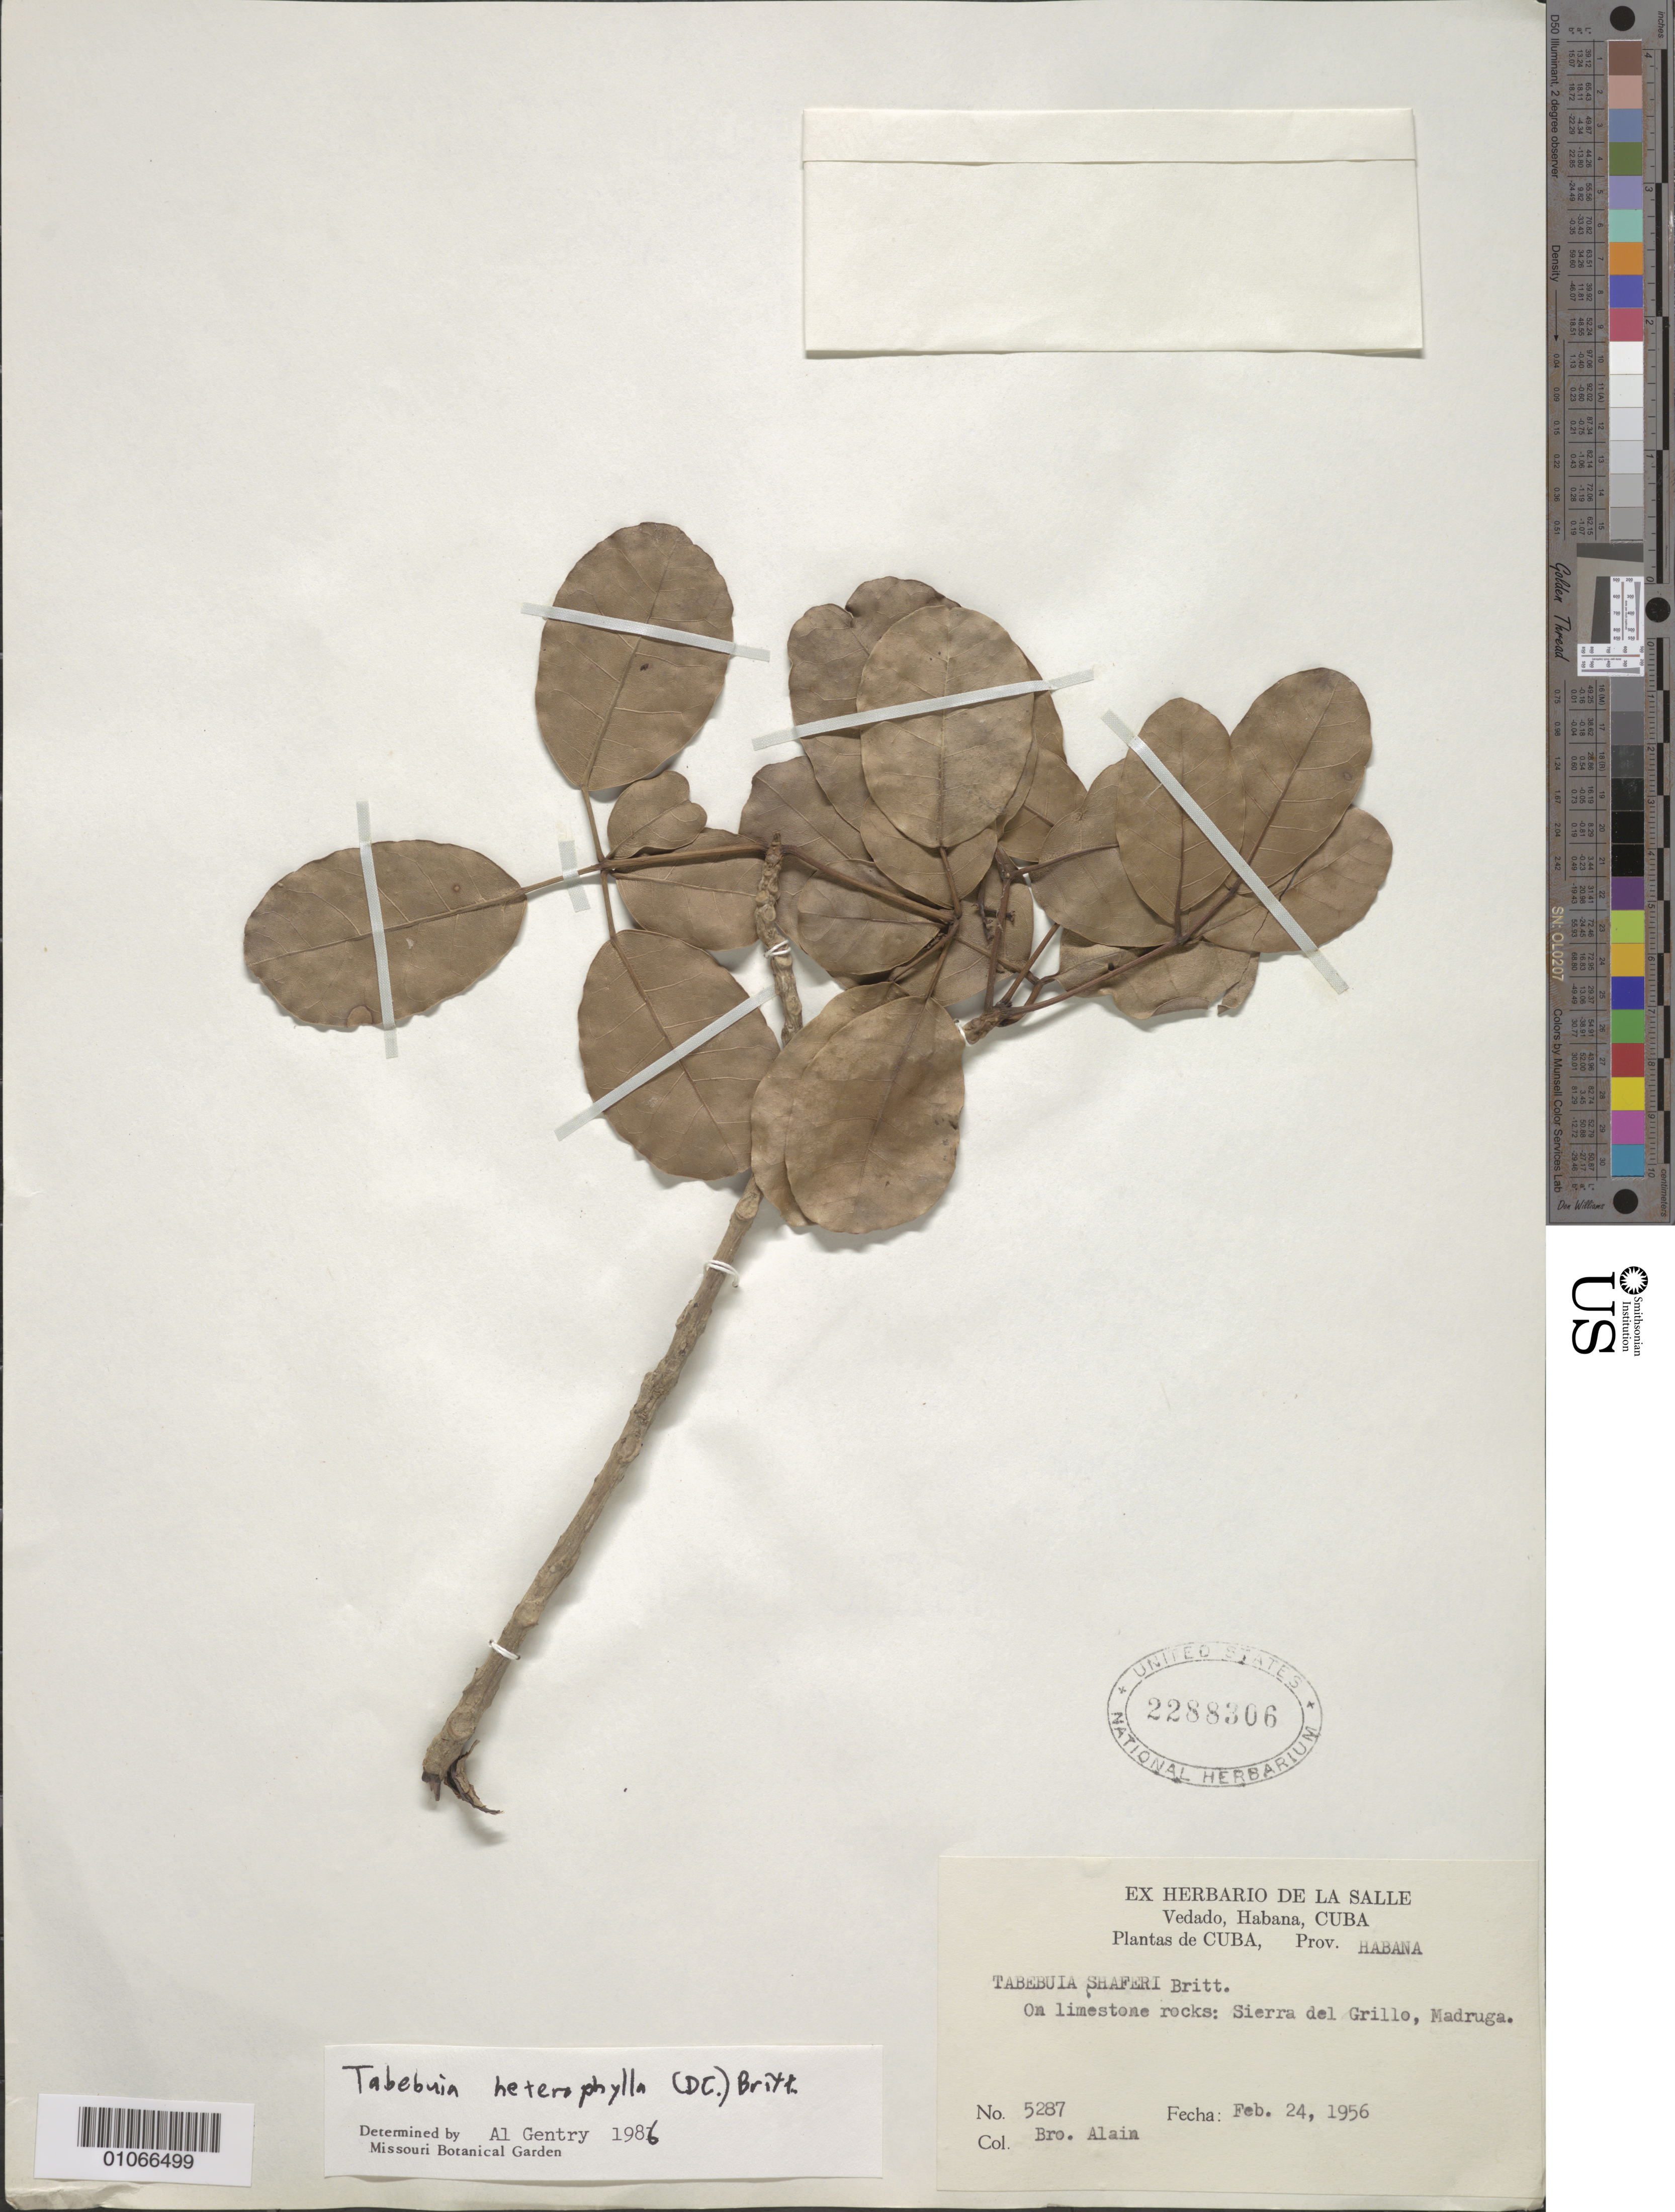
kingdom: Plantae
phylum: Tracheophyta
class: Magnoliopsida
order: Lamiales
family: Bignoniaceae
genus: Tabebuia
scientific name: Tabebuia heterophylla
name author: (DC.) Britton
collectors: A. H. Liogier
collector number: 5287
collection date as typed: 24 Feb 1956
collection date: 1956-02-24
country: Cuba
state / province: La Habana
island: Cuba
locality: On limestone rocks, Sierra del Grillo, Madruga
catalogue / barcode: US 2288306